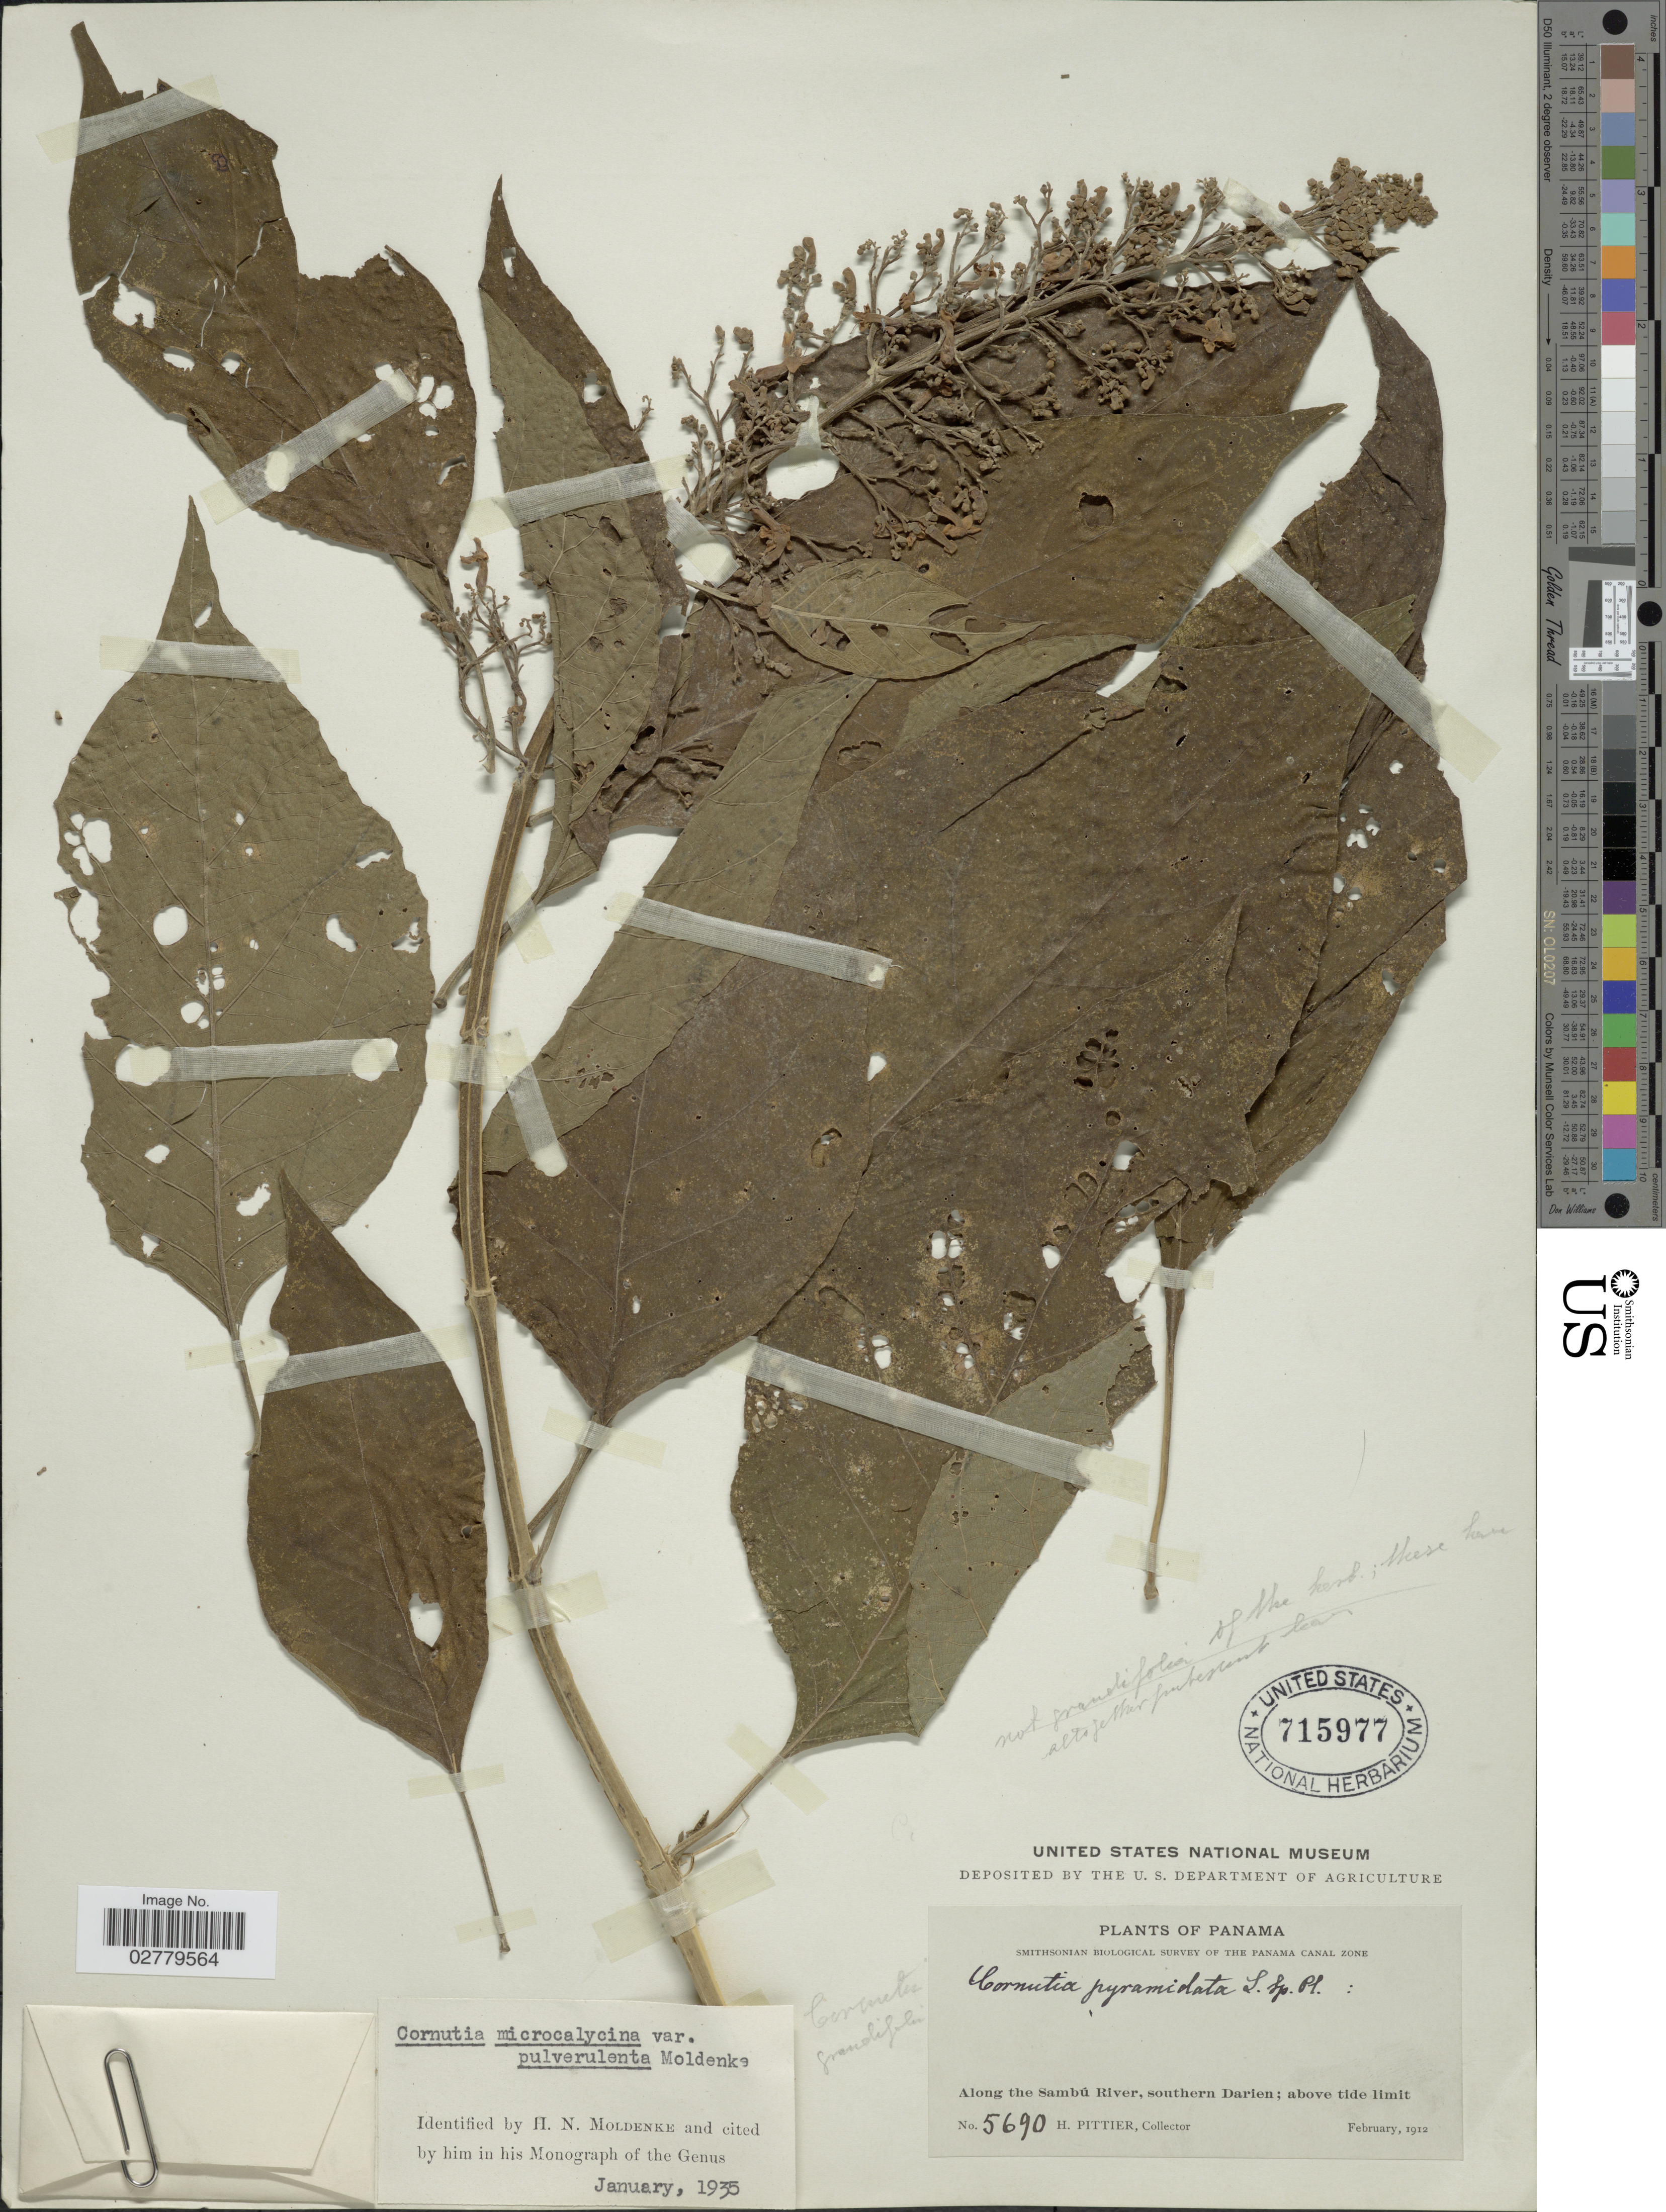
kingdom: Plantae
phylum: Tracheophyta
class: Magnoliopsida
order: Lamiales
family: Lamiaceae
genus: Cornutia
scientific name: Cornutia microcalycina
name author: Pav. ex Moldenke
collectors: H. F. Pittier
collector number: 5690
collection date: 1912-02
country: Panama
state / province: Darién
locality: Along the Sambú River, southern Darien; above tide limit.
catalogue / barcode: US 715977